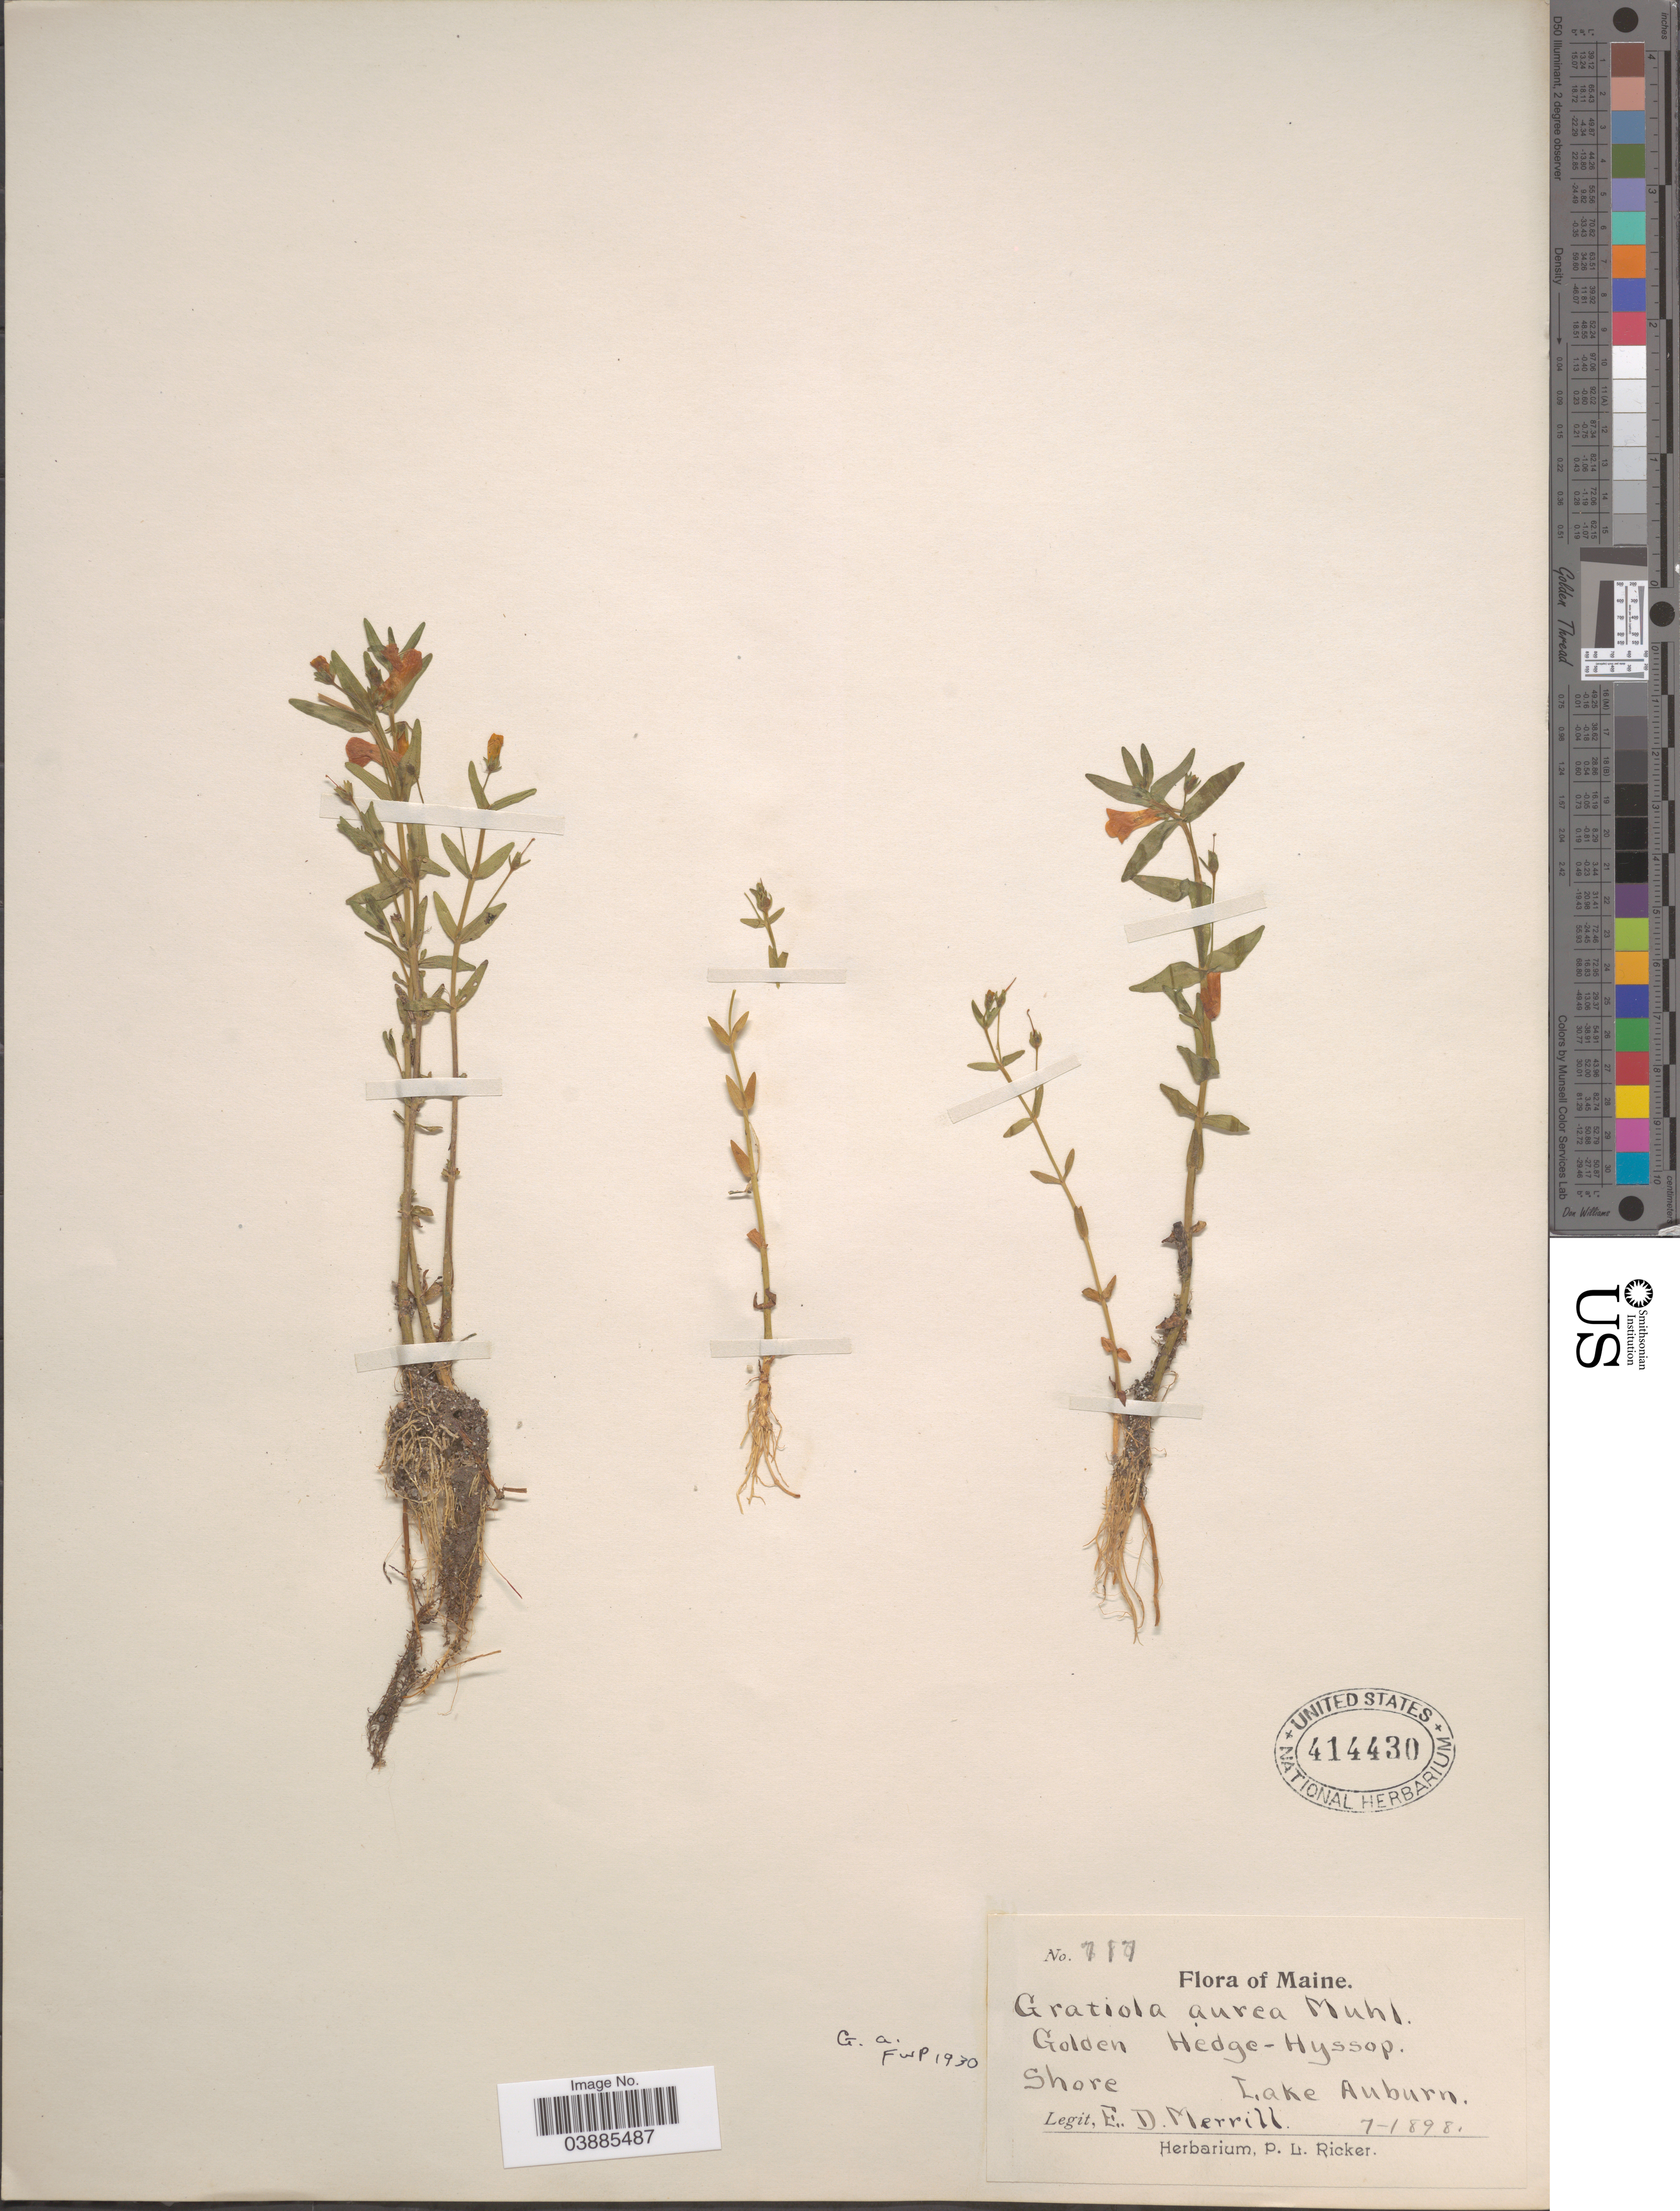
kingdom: Plantae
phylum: Tracheophyta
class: Magnoliopsida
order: Lamiales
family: Plantaginaceae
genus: Gratiola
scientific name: Gratiola aurea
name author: Pursh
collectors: E. D. Merrill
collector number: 717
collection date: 1898-07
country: United States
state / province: Maine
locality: Golden Hedge-Hyssop. Shore. Lake Auburn.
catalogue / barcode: US 414430